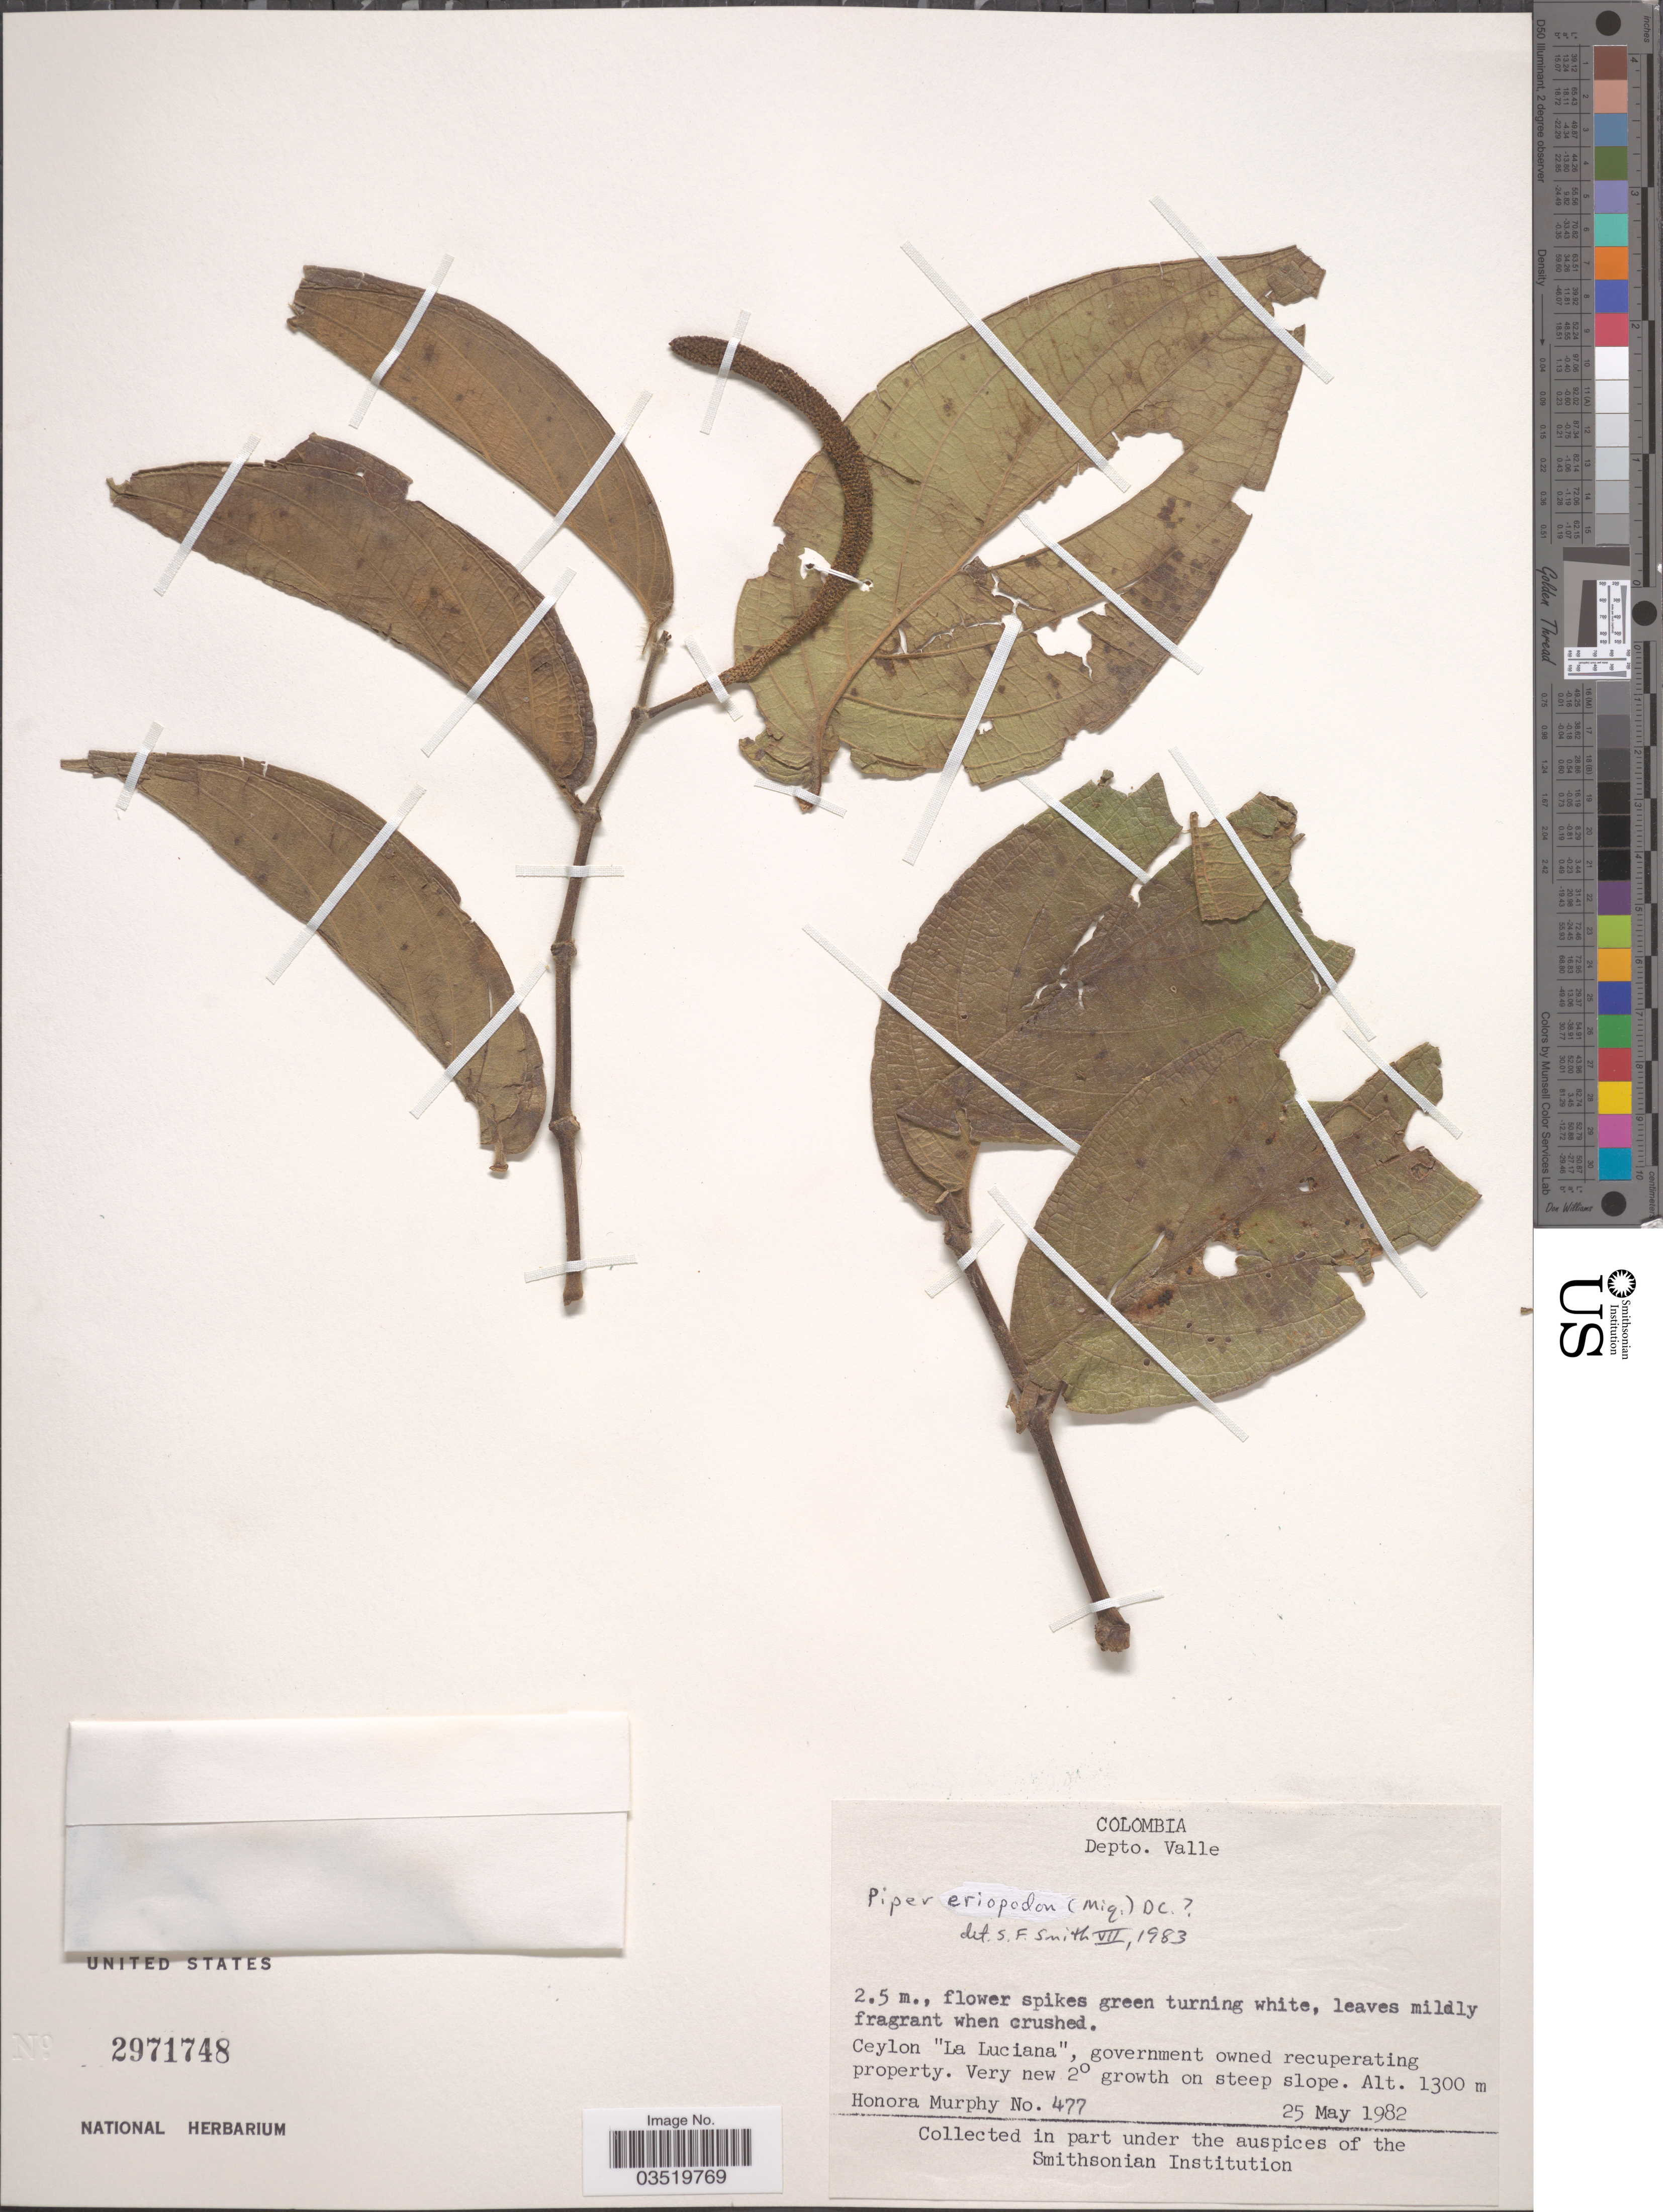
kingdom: Plantae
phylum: Tracheophyta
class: Magnoliopsida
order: Piperales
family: Piperaceae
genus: Piper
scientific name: Piper eriopodon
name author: C. DC.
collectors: H. Murphy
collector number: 477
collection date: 1982-05-25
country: Colombia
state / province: Valle del Cauca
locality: Depto. Valle. Ceylon "La Luciana", government owned recuperating property.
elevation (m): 1300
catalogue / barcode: US 2971748